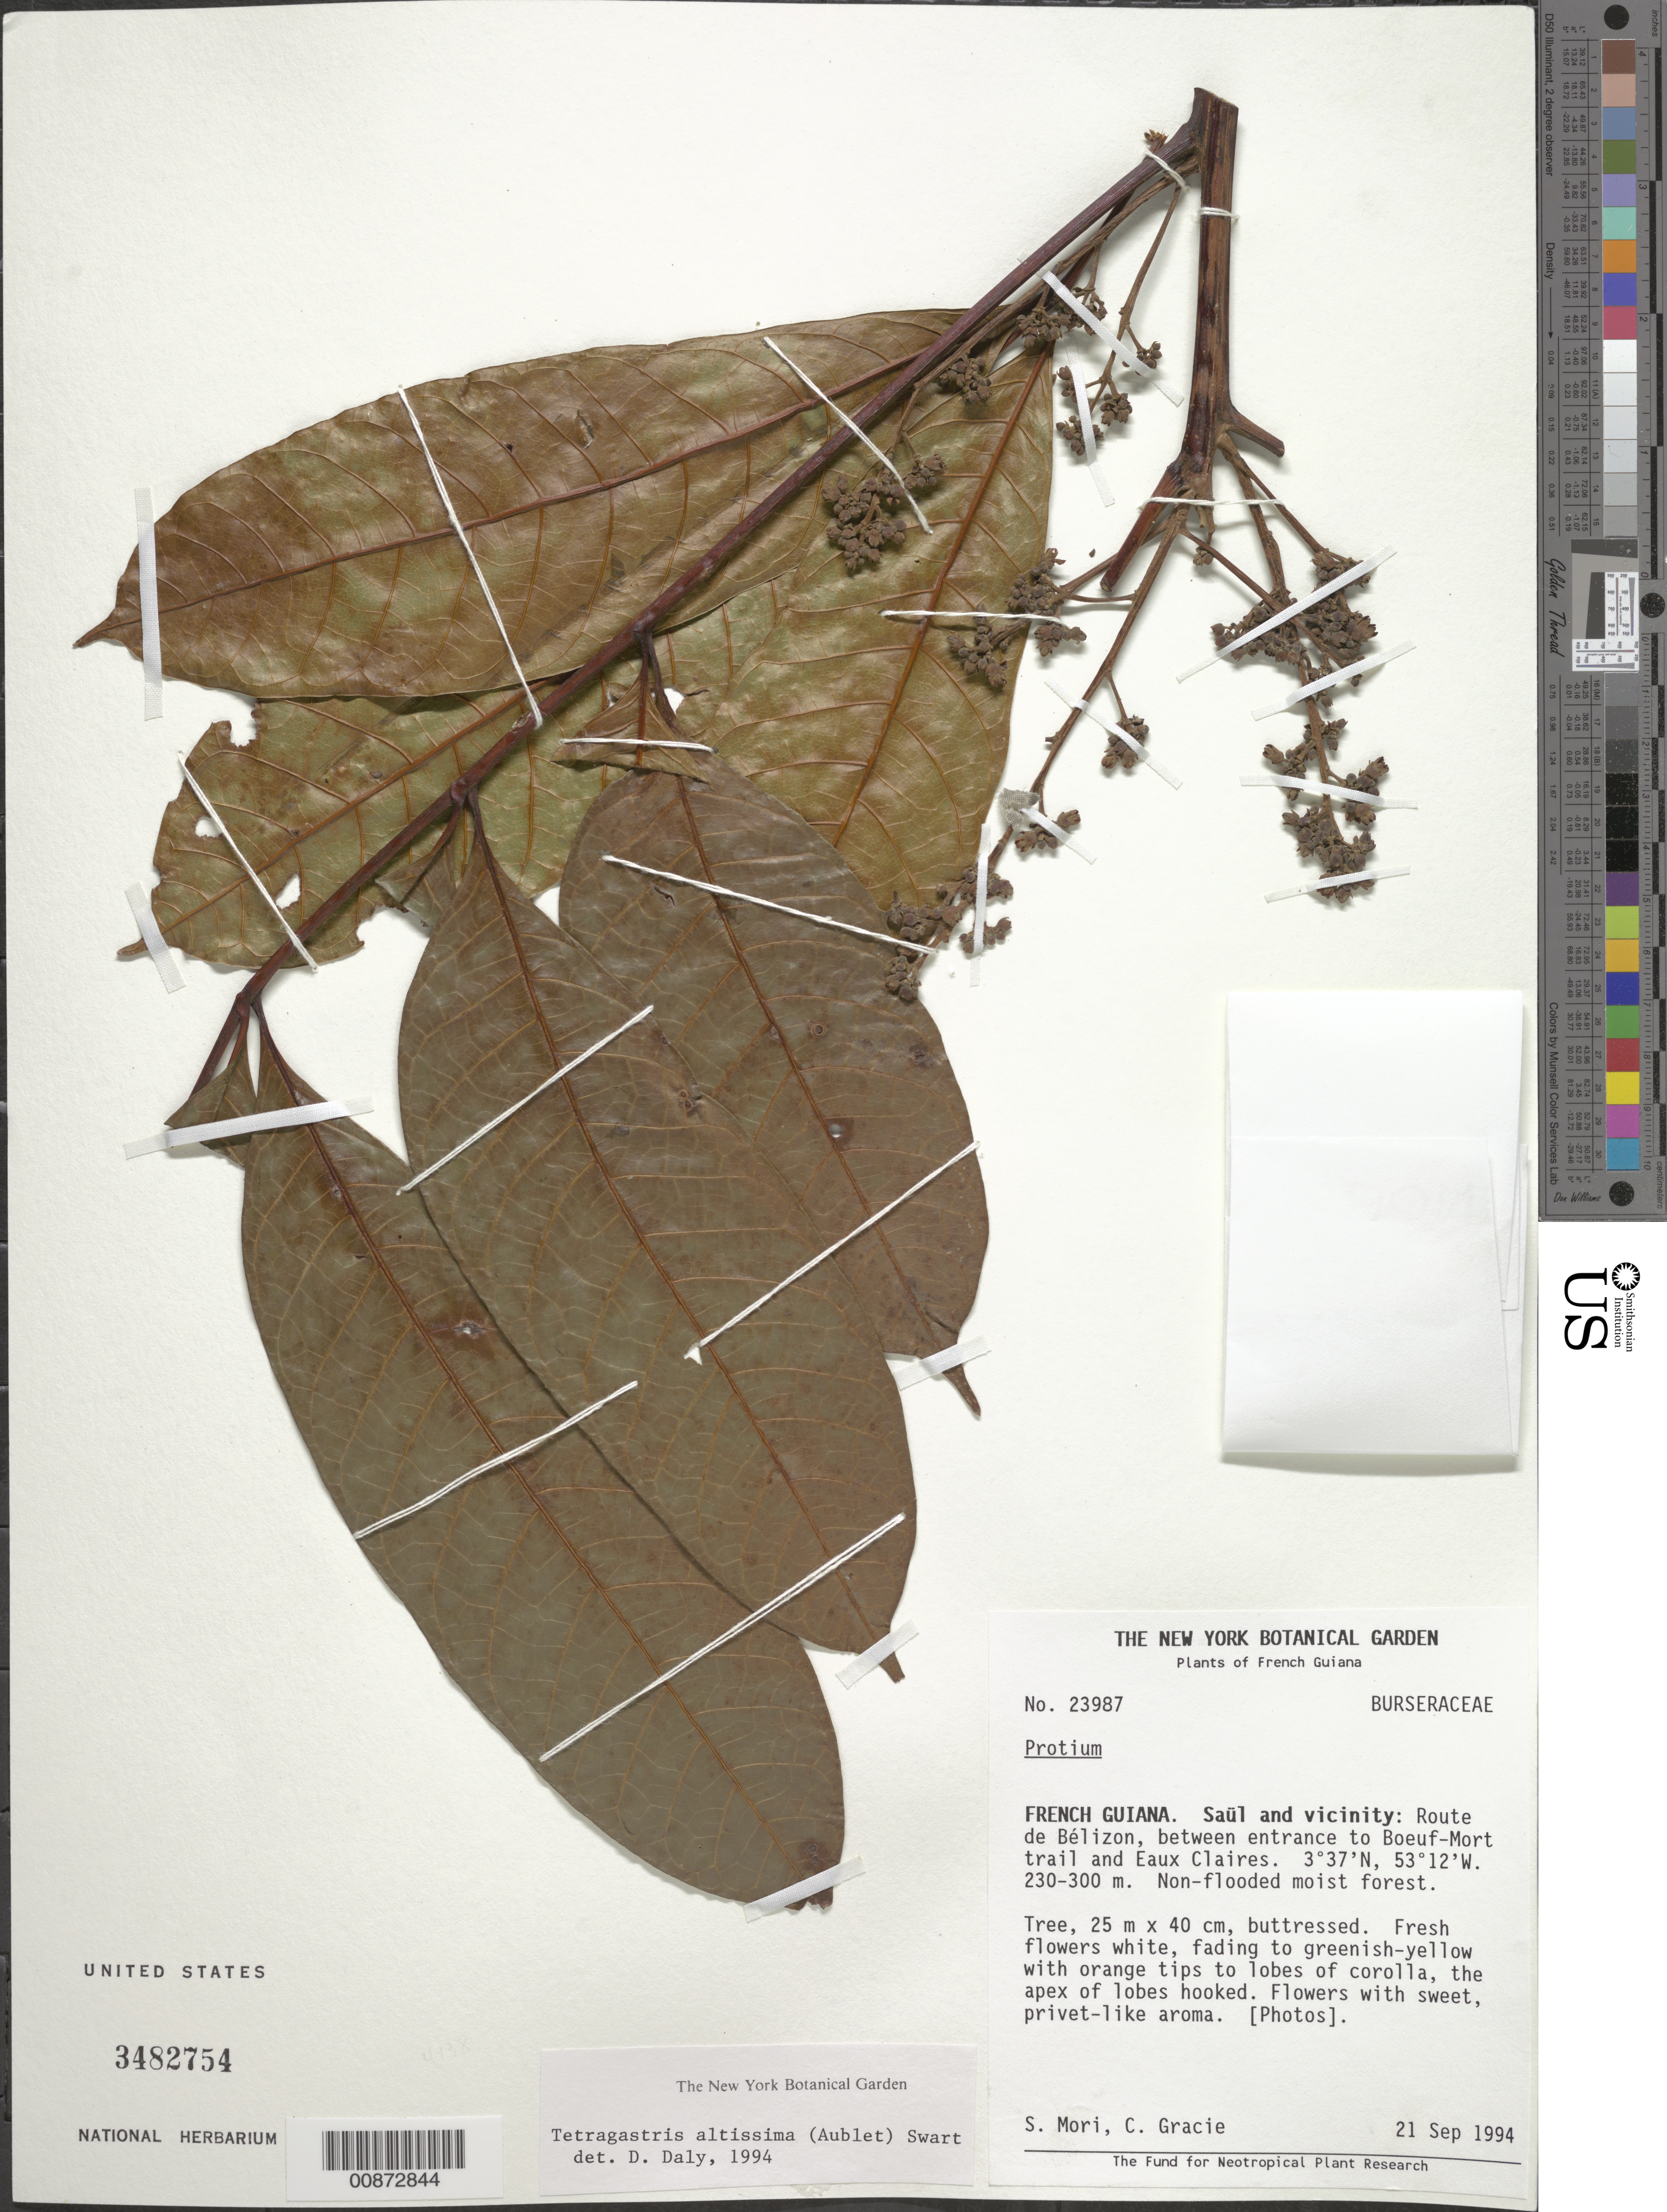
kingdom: Plantae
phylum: Tracheophyta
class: Magnoliopsida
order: Sapindales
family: Burseraceae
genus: Protium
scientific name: Protium altissimum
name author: (Aubl.) Marchand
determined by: Daly, Douglas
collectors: S. Mori & C. A. Gracie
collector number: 23987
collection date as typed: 21-Sep-94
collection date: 1994-09-21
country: French Guiana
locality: Saül and vic., Route de Belizon, between Eaux Claires and entrance to Boeuf-Mort Trail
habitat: Non-flooded moist forest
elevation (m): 230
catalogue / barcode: US 3482754